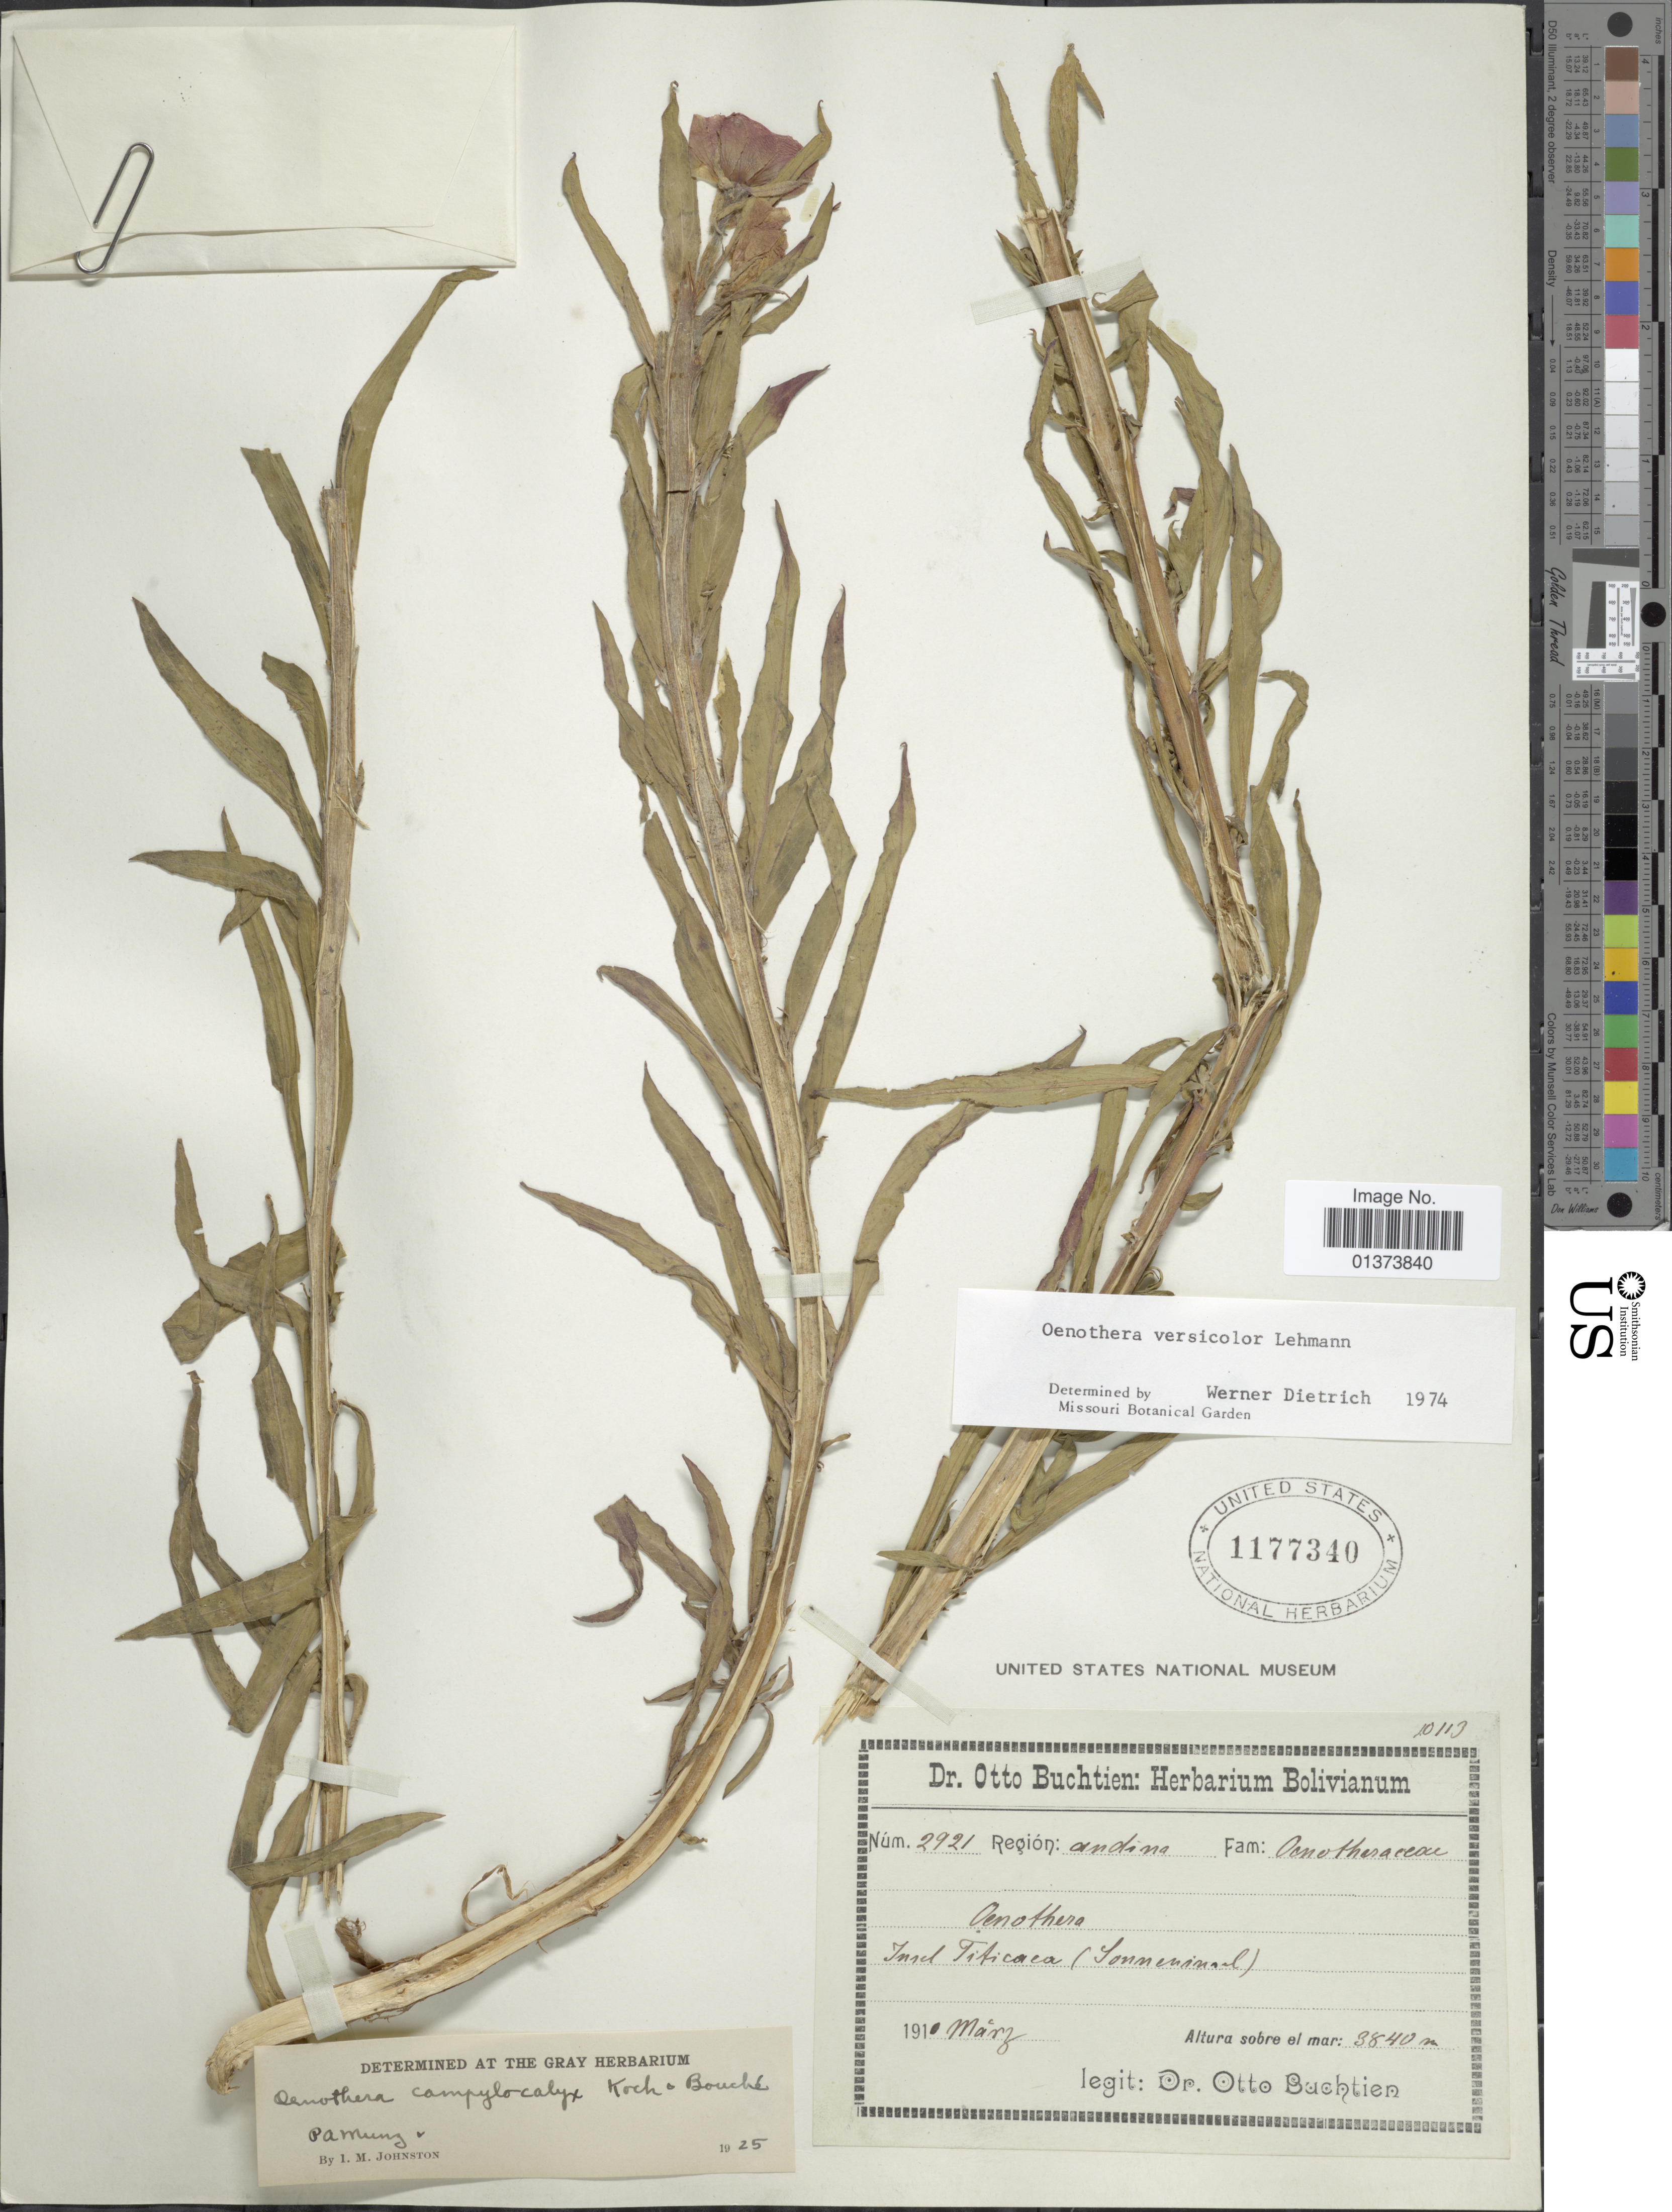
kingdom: Plantae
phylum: Tracheophyta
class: Magnoliopsida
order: Myrtales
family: Onagraceae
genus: Oenothera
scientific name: Oenothera versicolor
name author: Lehm.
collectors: O. Buchtien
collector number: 2921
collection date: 1910-03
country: Bolivia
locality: Región: andina, Insel Titicaca (Sonneninsel)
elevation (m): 3840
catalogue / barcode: US 1177340